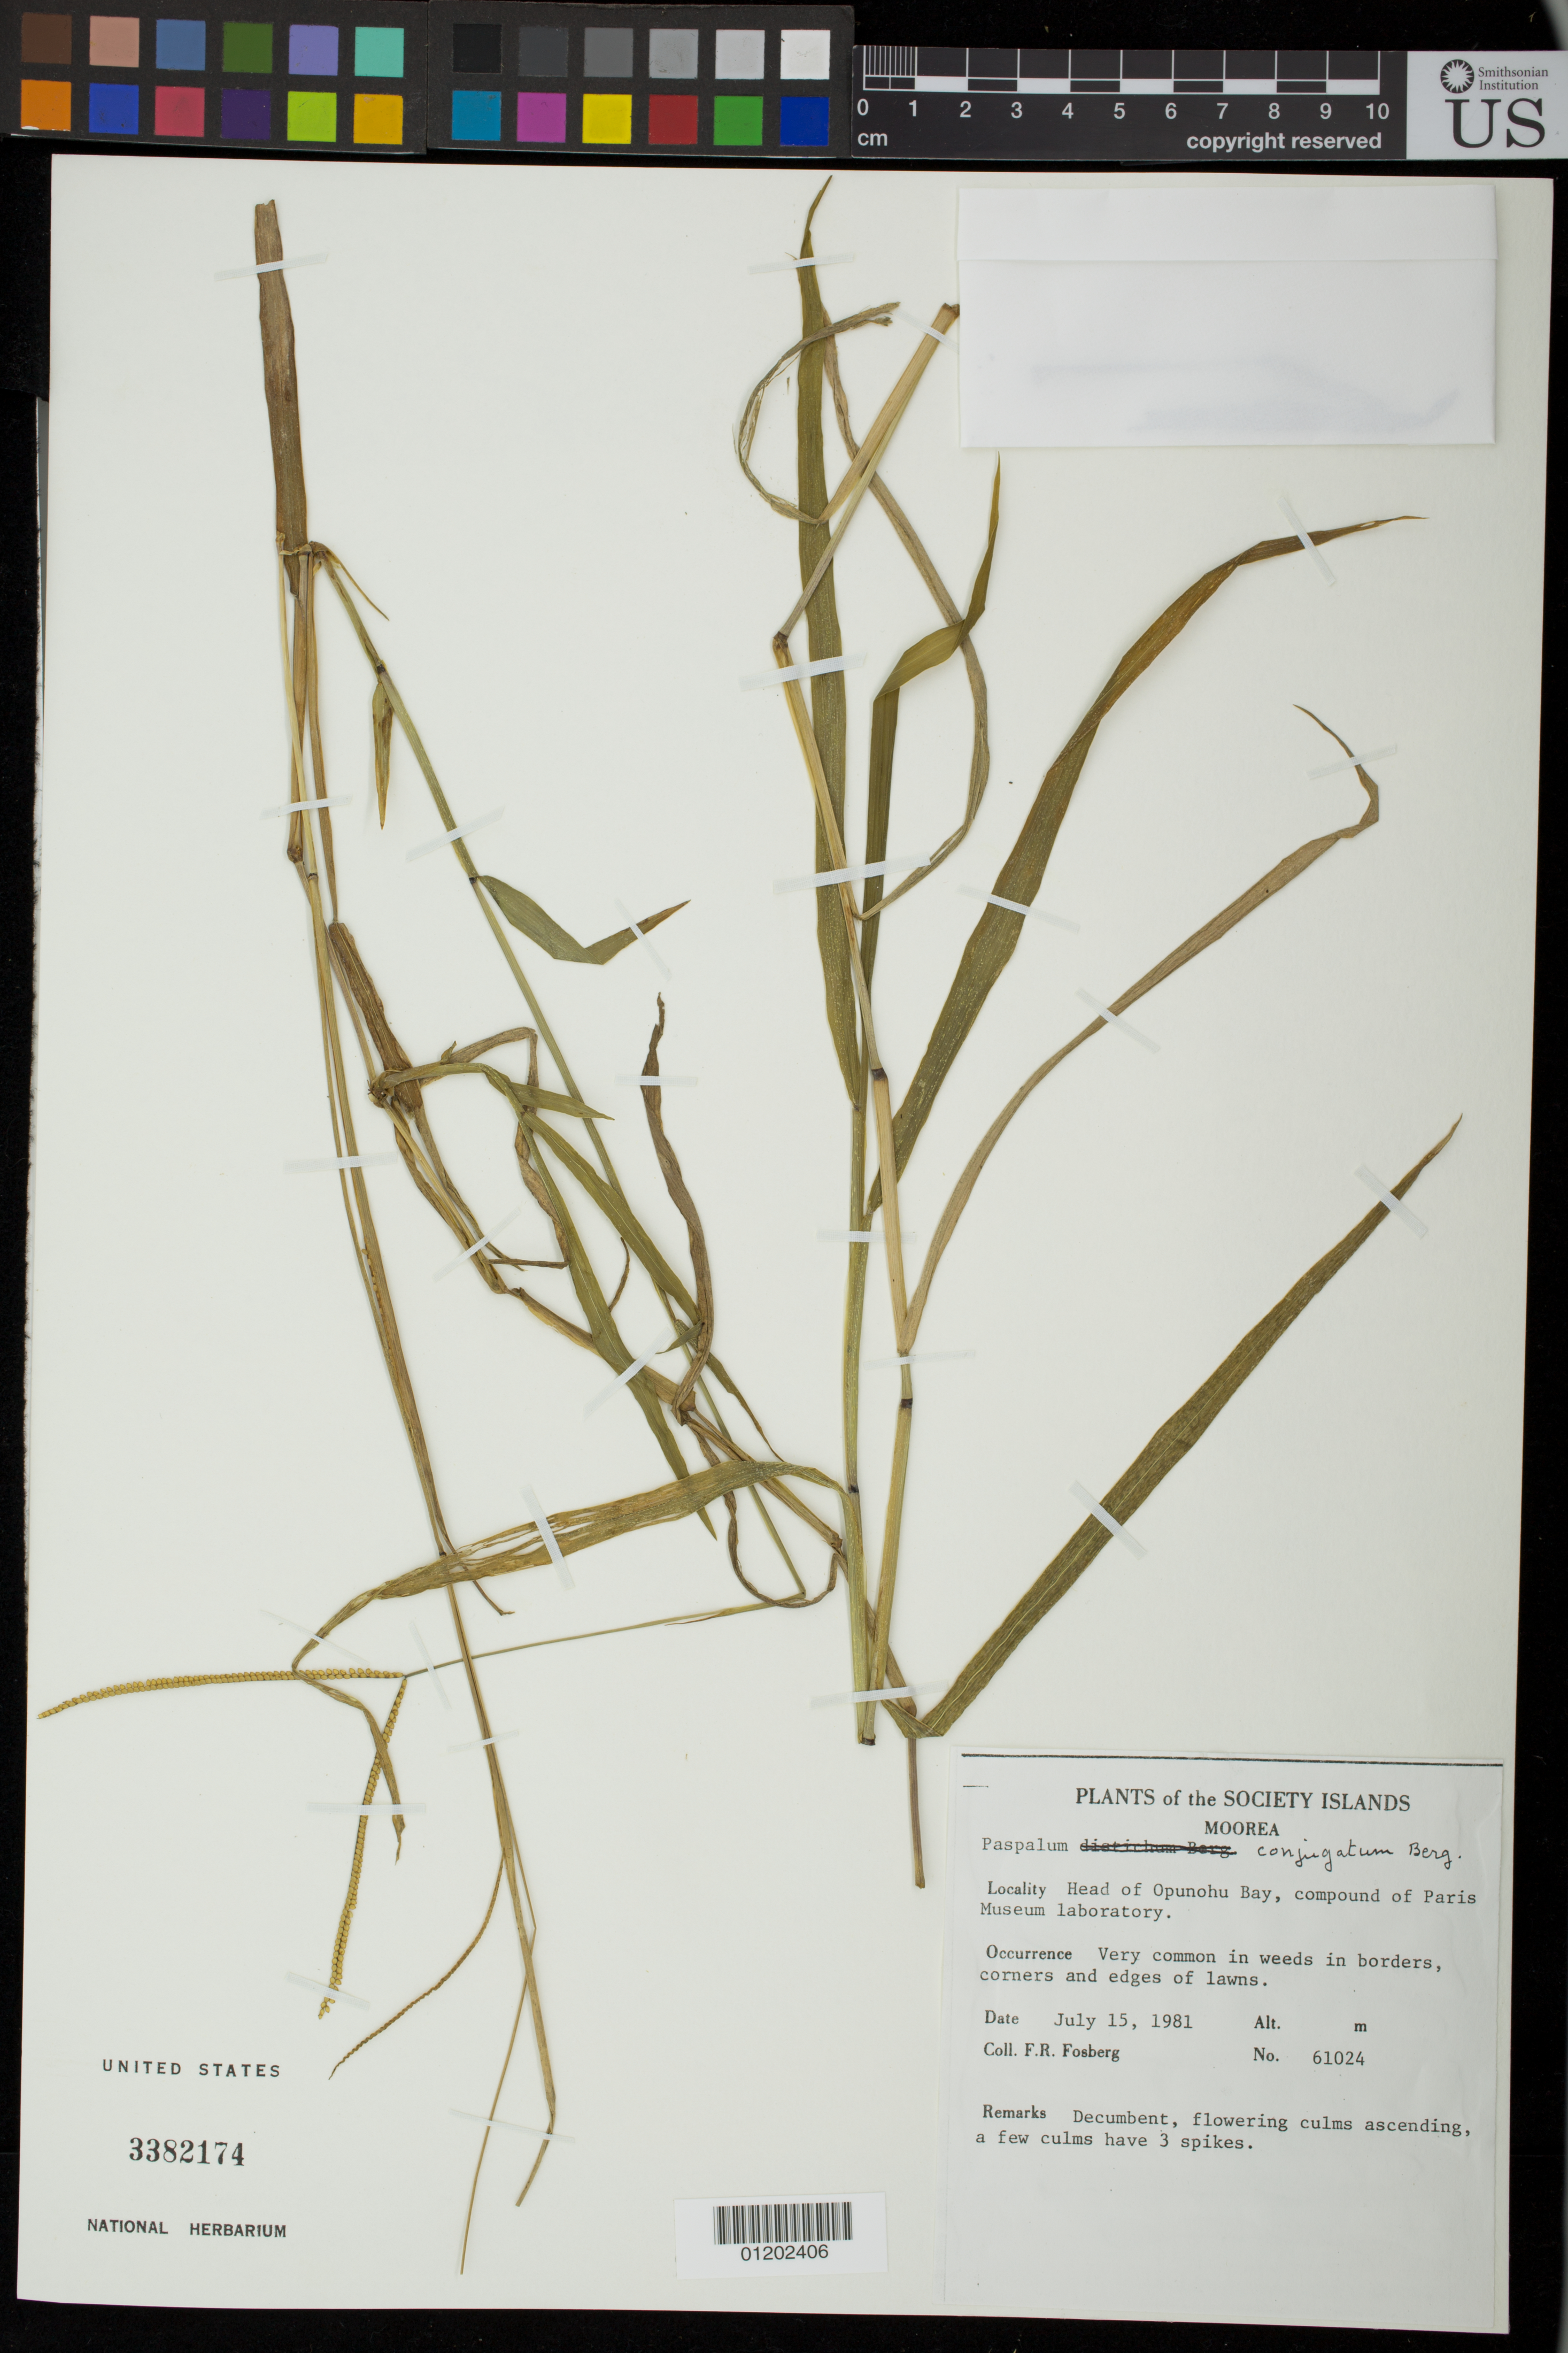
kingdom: Plantae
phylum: Tracheophyta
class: Liliopsida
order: Poales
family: Poaceae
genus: Paspalum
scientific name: Paspalum conjugatum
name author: P.J. Bergius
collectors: F. R. Fosberg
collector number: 61024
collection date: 1981-07-15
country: French Polynesia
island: Moorea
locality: Head of Opunohu Bay, compound of Paris Museum Laboratory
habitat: very common in weeds in border, corners and edges of lawns.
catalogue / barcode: US 3382174